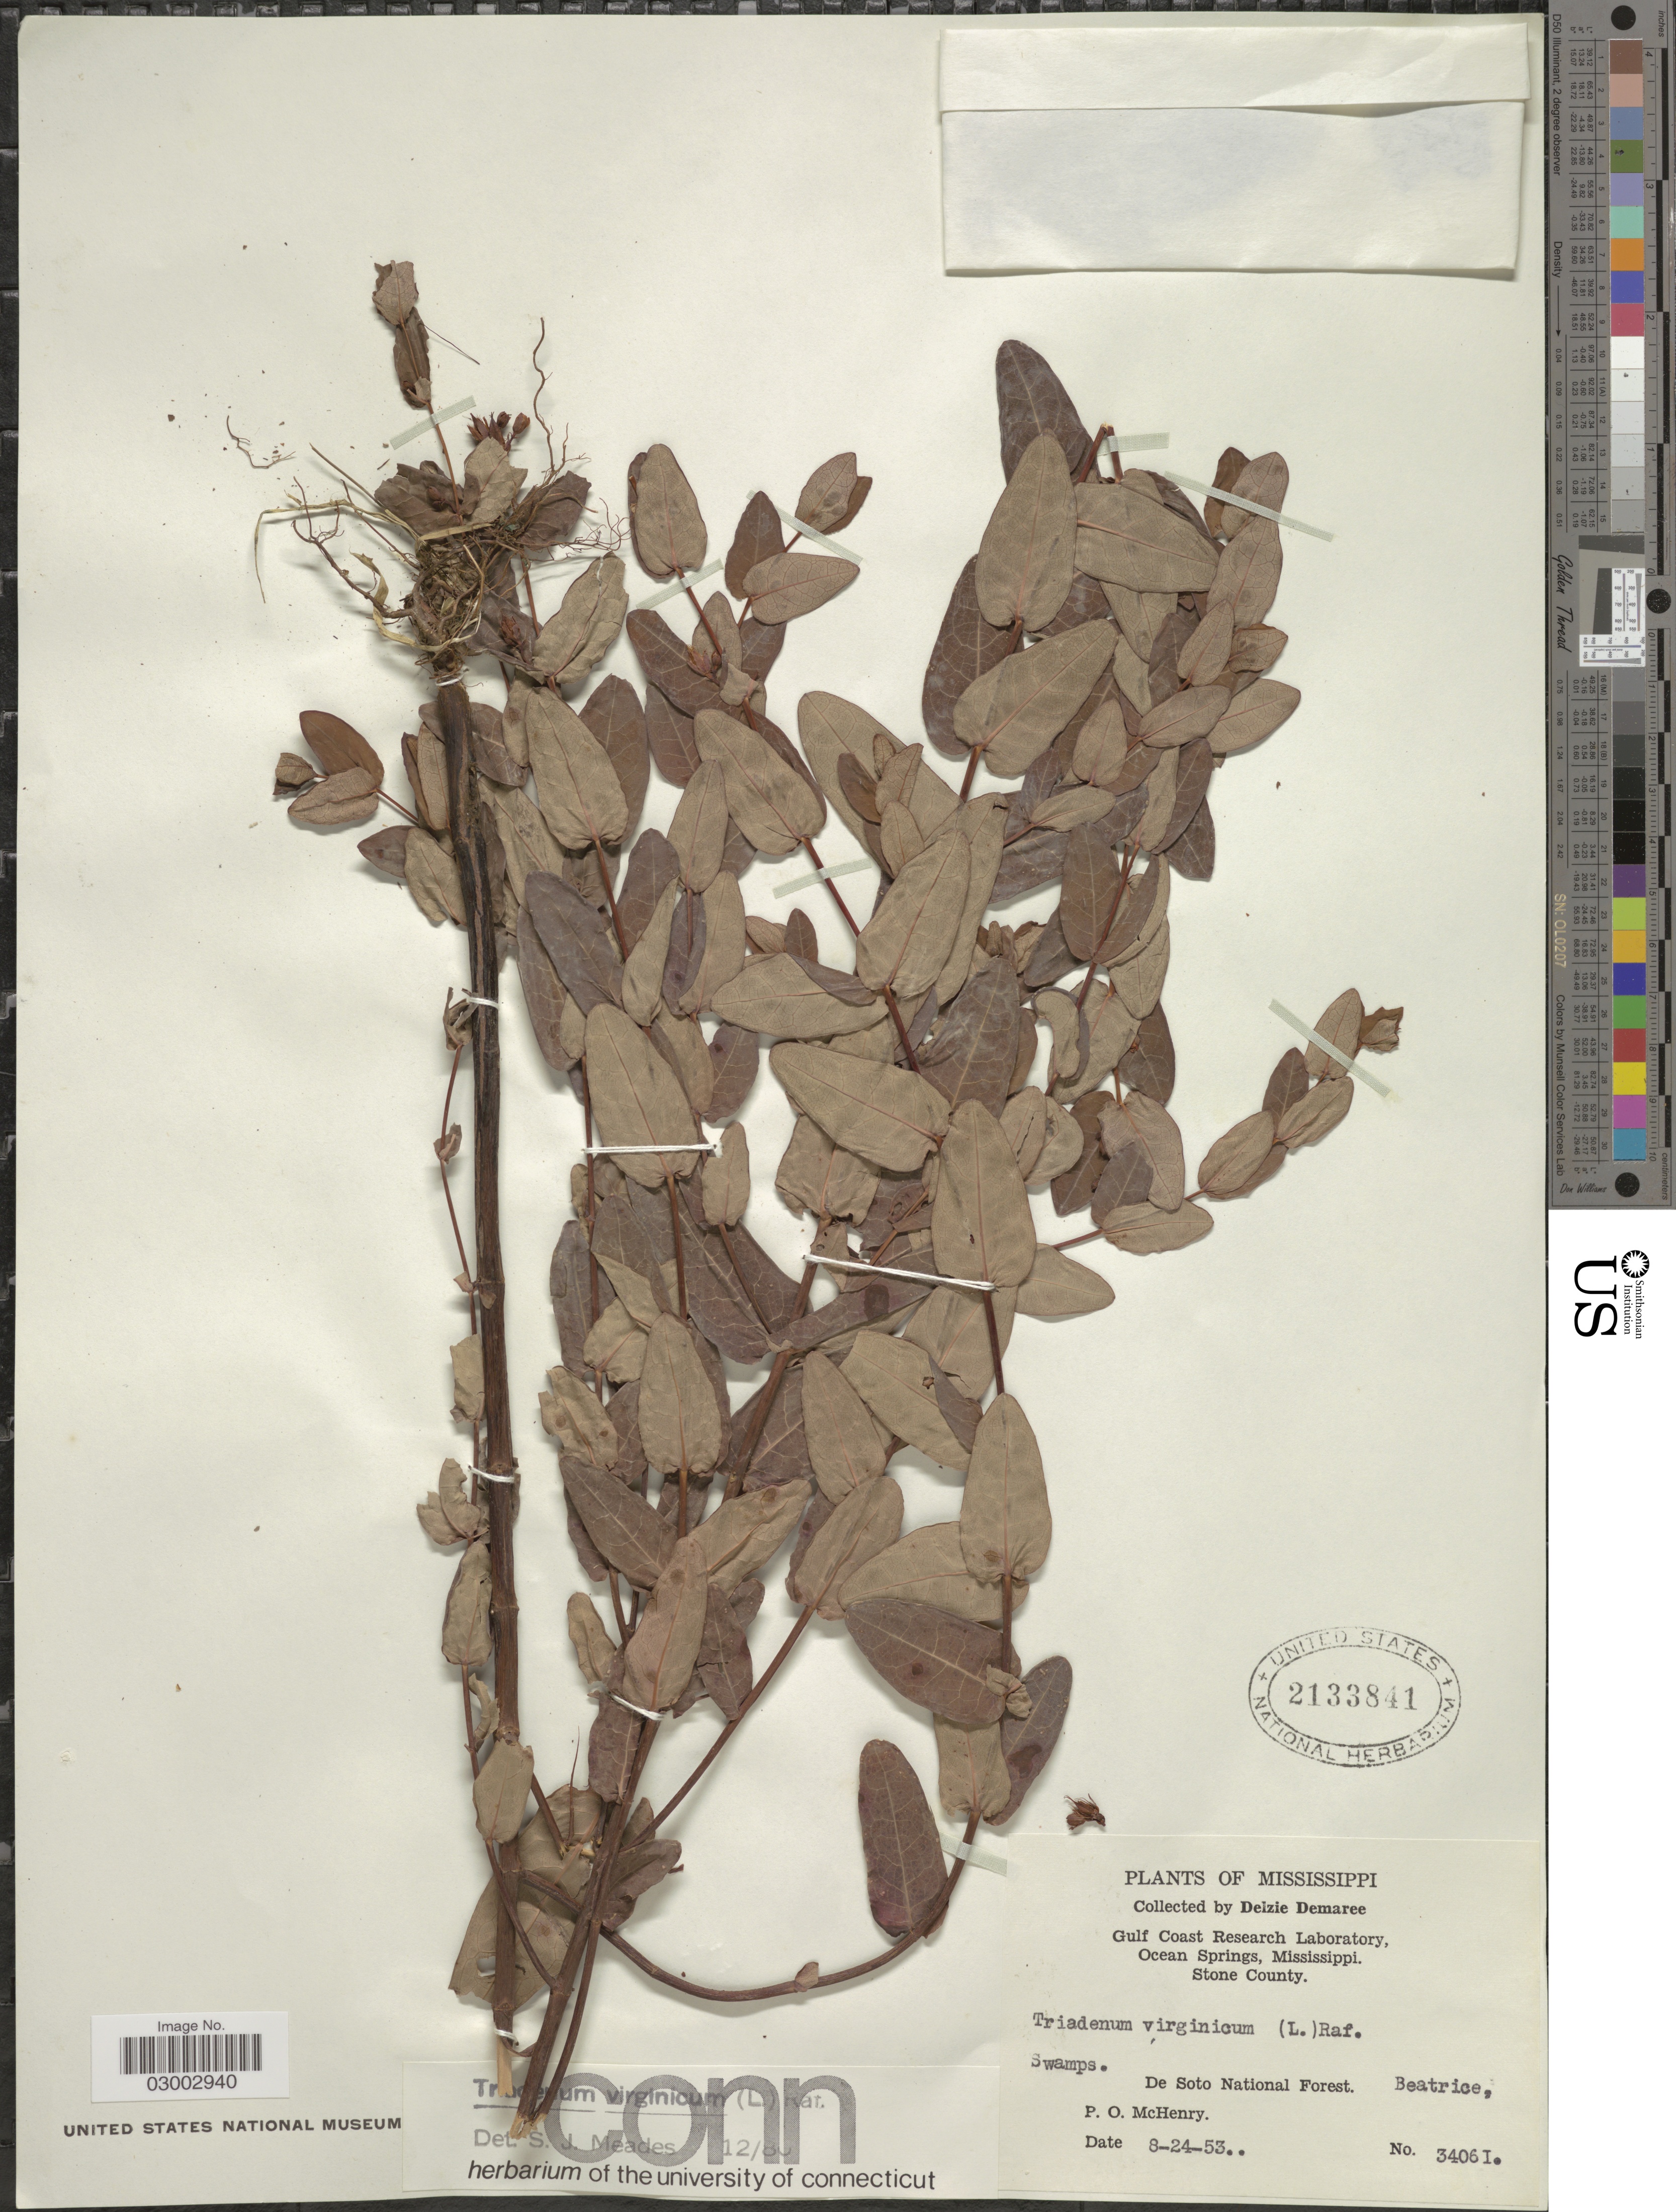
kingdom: Plantae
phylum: Tracheophyta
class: Magnoliopsida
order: Malpighiales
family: Hypericaceae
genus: Hypericum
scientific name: Hypericum virginicum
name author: L.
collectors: D. Demaree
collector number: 34061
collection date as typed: Transcribed d/m/y: 24/8/53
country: United States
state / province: Mississippi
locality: De Soto National Forest. Beatrice, P. O. McHenry. Stone County [unsure placement]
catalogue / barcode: US 2133841